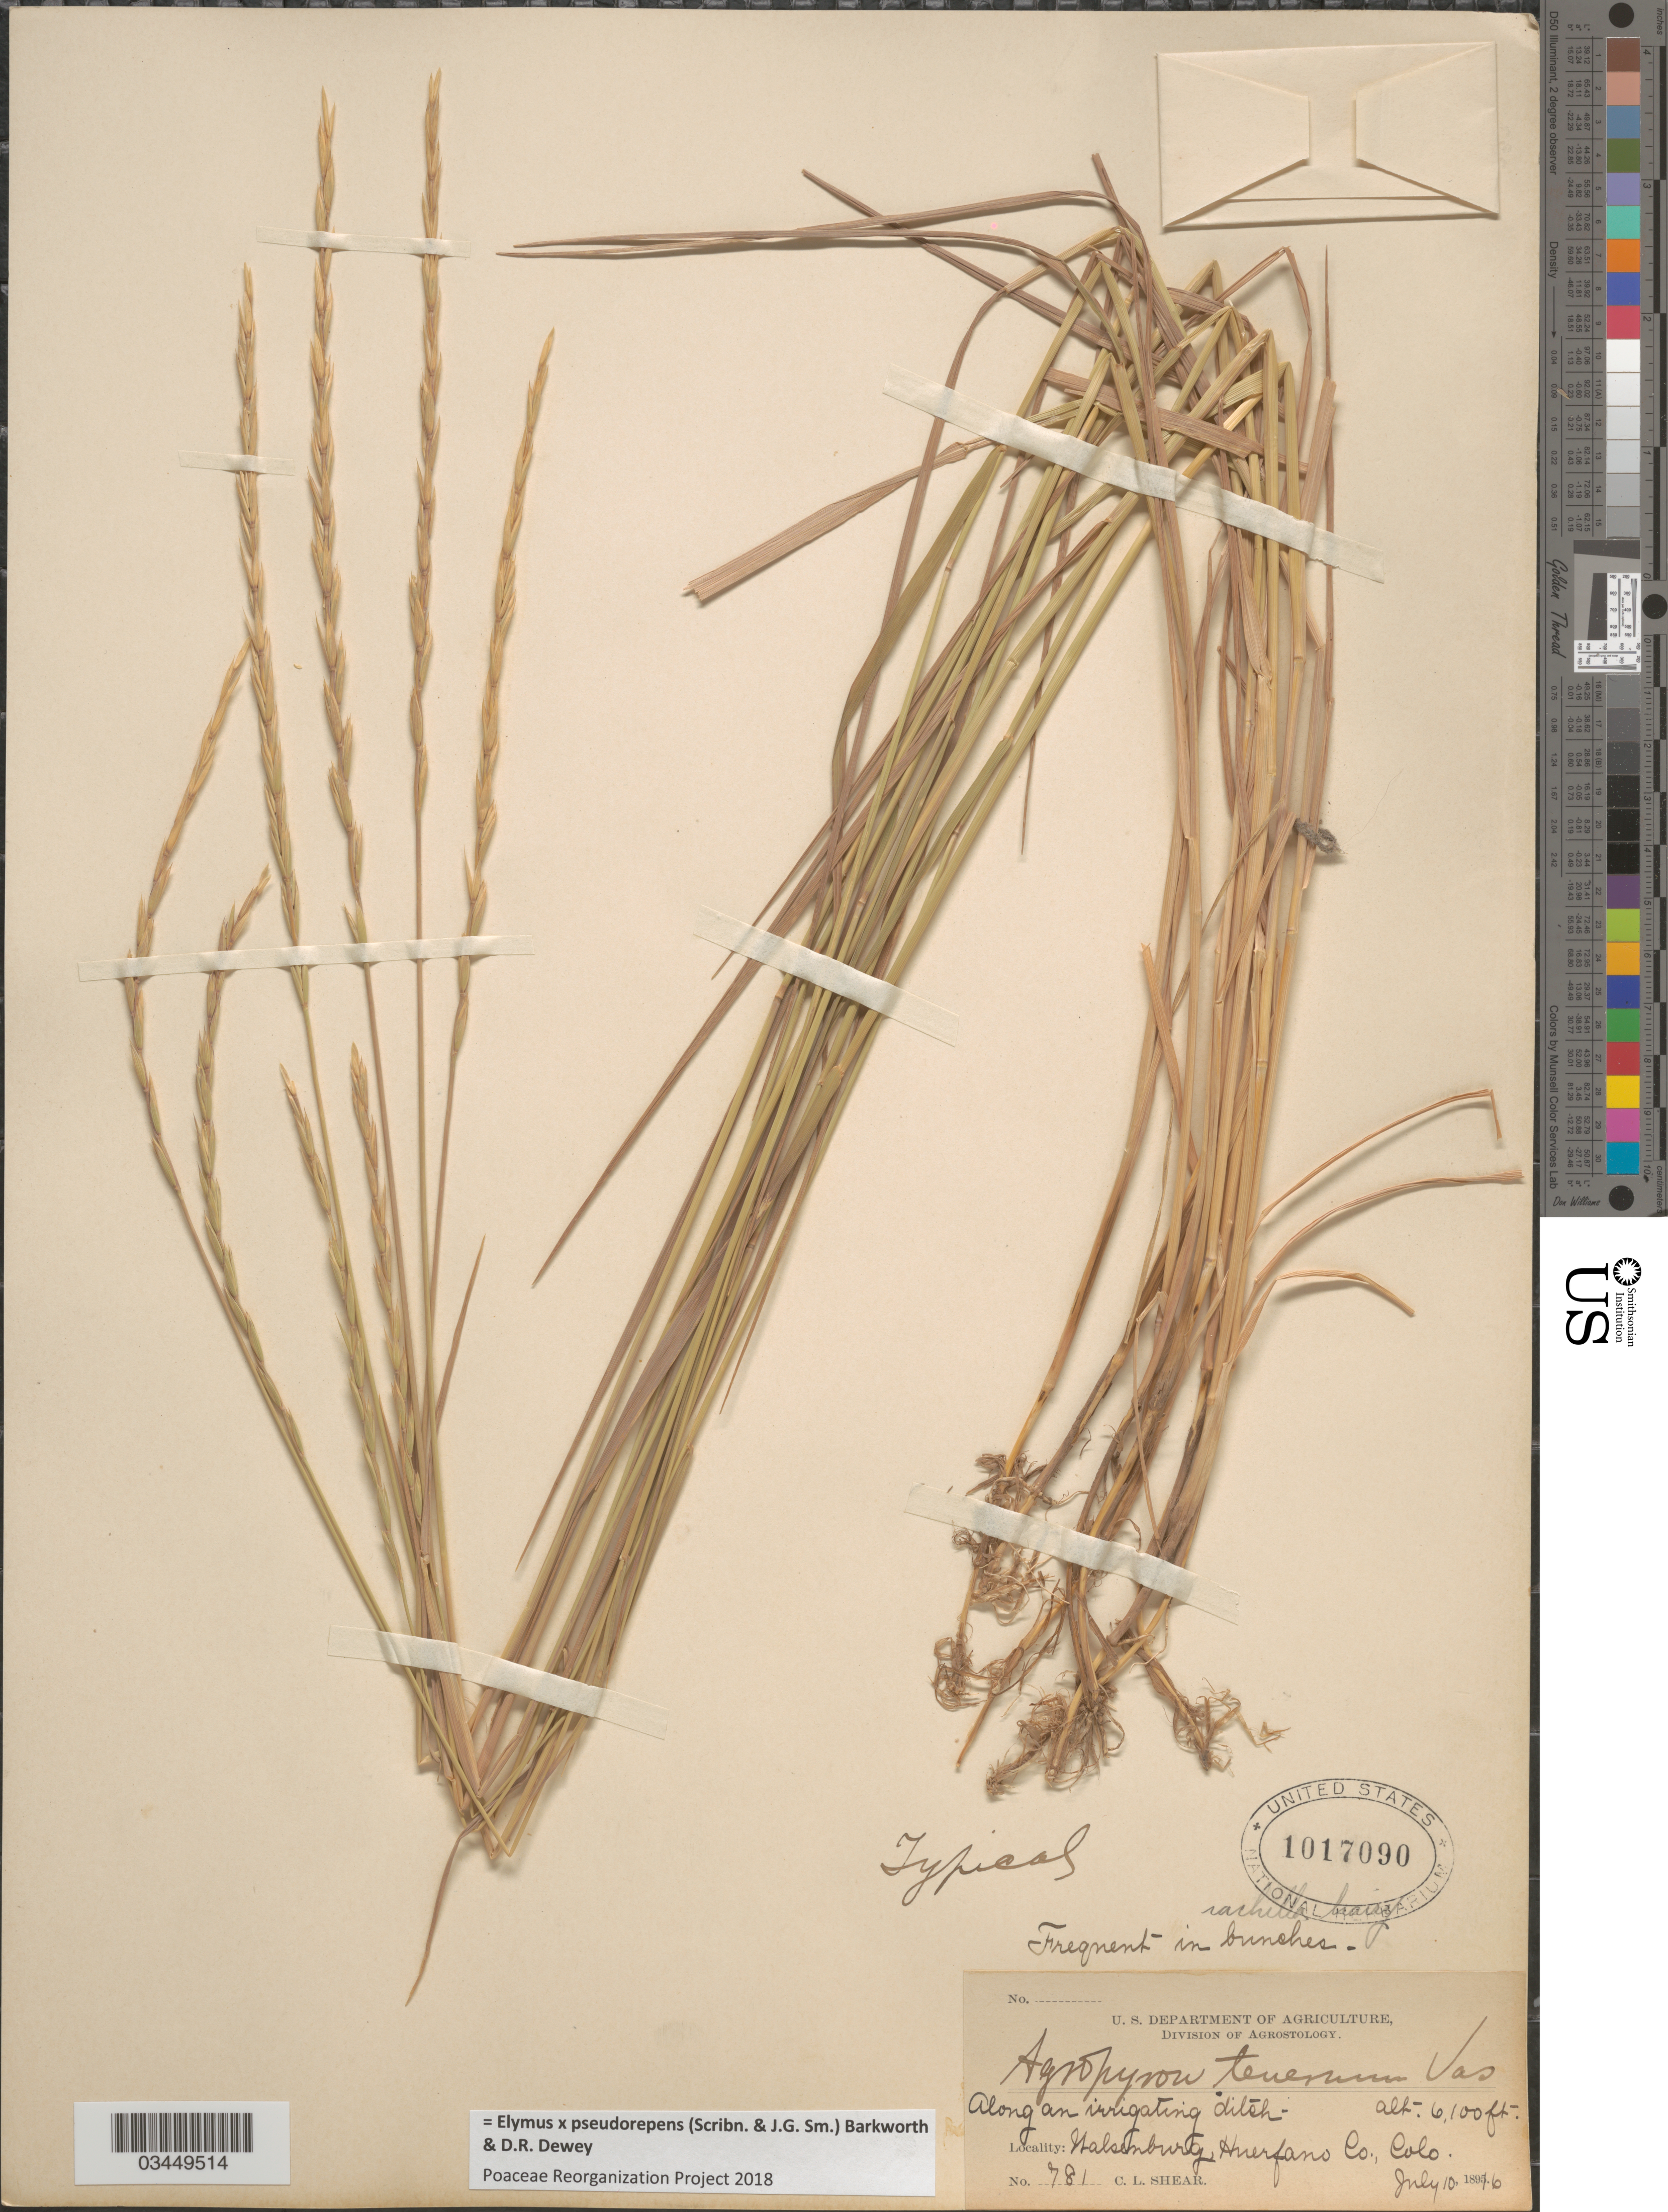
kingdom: Plantae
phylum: Tracheophyta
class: Liliopsida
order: Poales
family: Poaceae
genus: Elymus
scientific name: Elymus x pseudorepens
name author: (Scribn. & J.G. Sm.) Barkworth & Dewey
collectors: C. L. Shear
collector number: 781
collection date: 1896-07-10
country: United States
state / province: Colorado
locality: Along an irrigating ditch. Halsenburg, Huerfano Co.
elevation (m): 1859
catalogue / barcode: US 1017090